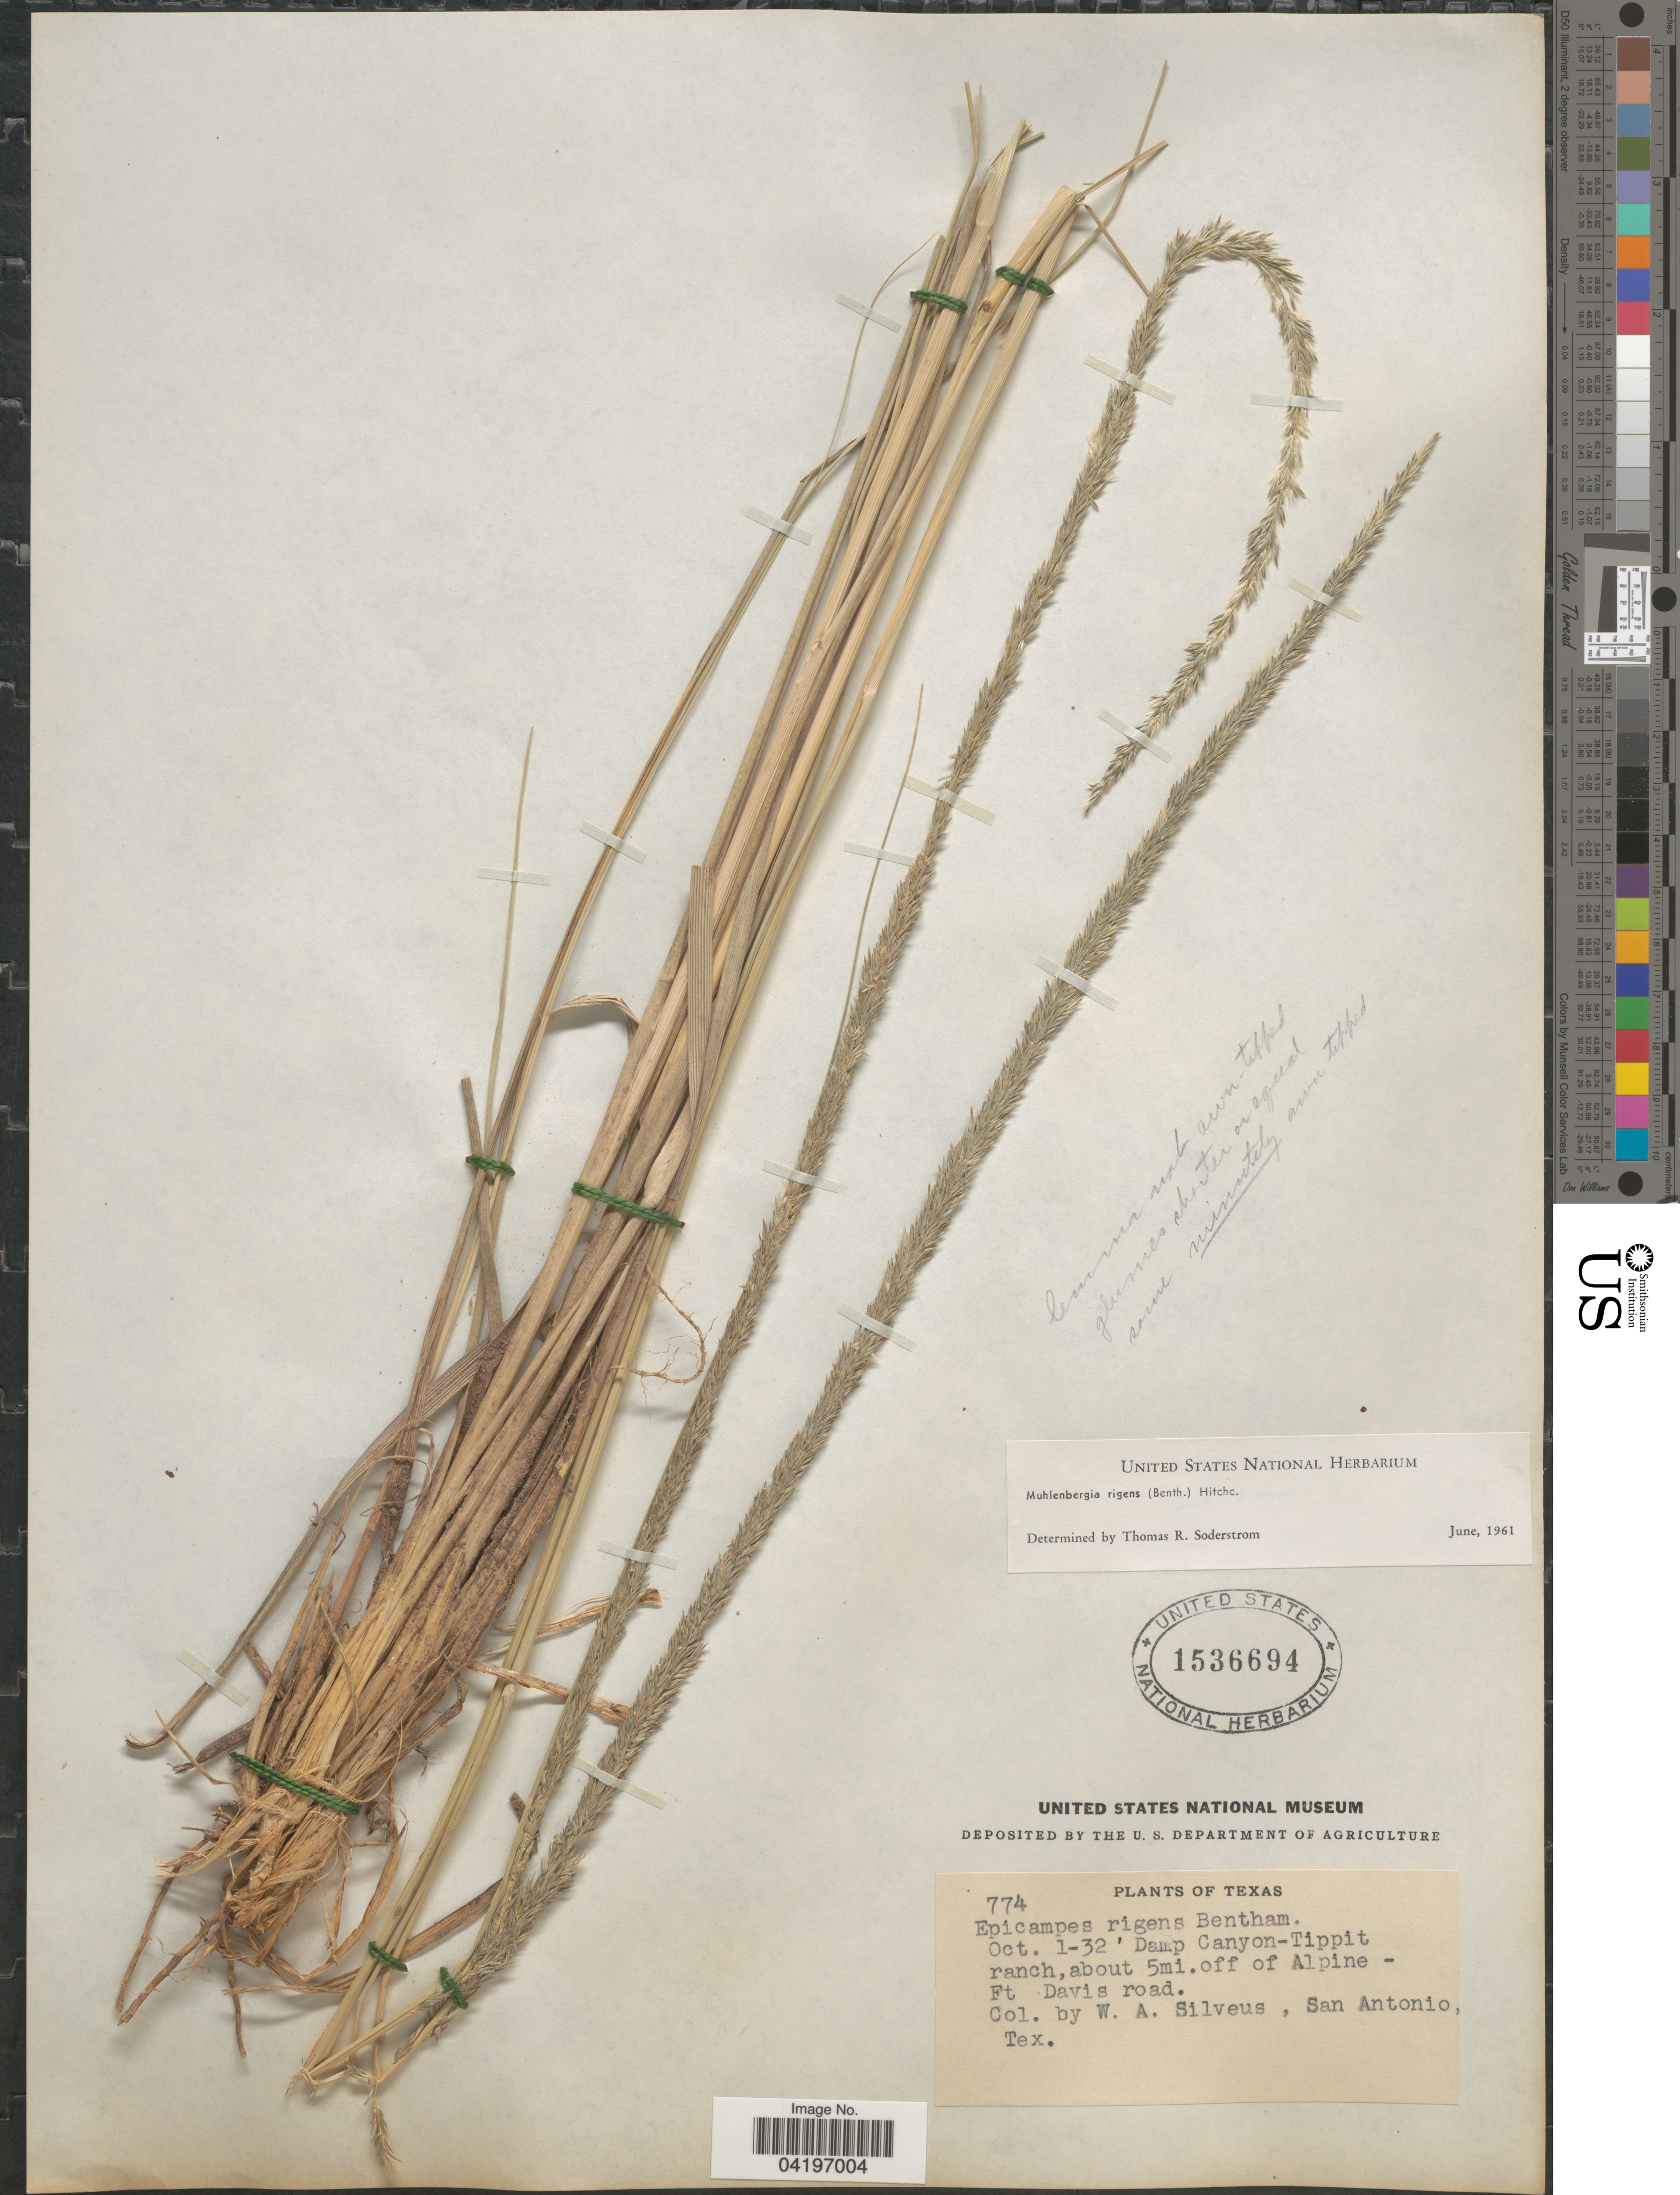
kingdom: Plantae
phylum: Tracheophyta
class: Liliopsida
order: Poales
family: Poaceae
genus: Muhlenbergia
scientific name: Muhlenbergia rigens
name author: (Benth.) Hitchc.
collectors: W. Silveus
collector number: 774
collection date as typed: Transcribed d/m/y: 1/10/32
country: United States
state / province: Texas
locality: Damp Canyon-Tippit ranch, about 5 mi. off of Alpine - Ft Davis road.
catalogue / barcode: US 1536694